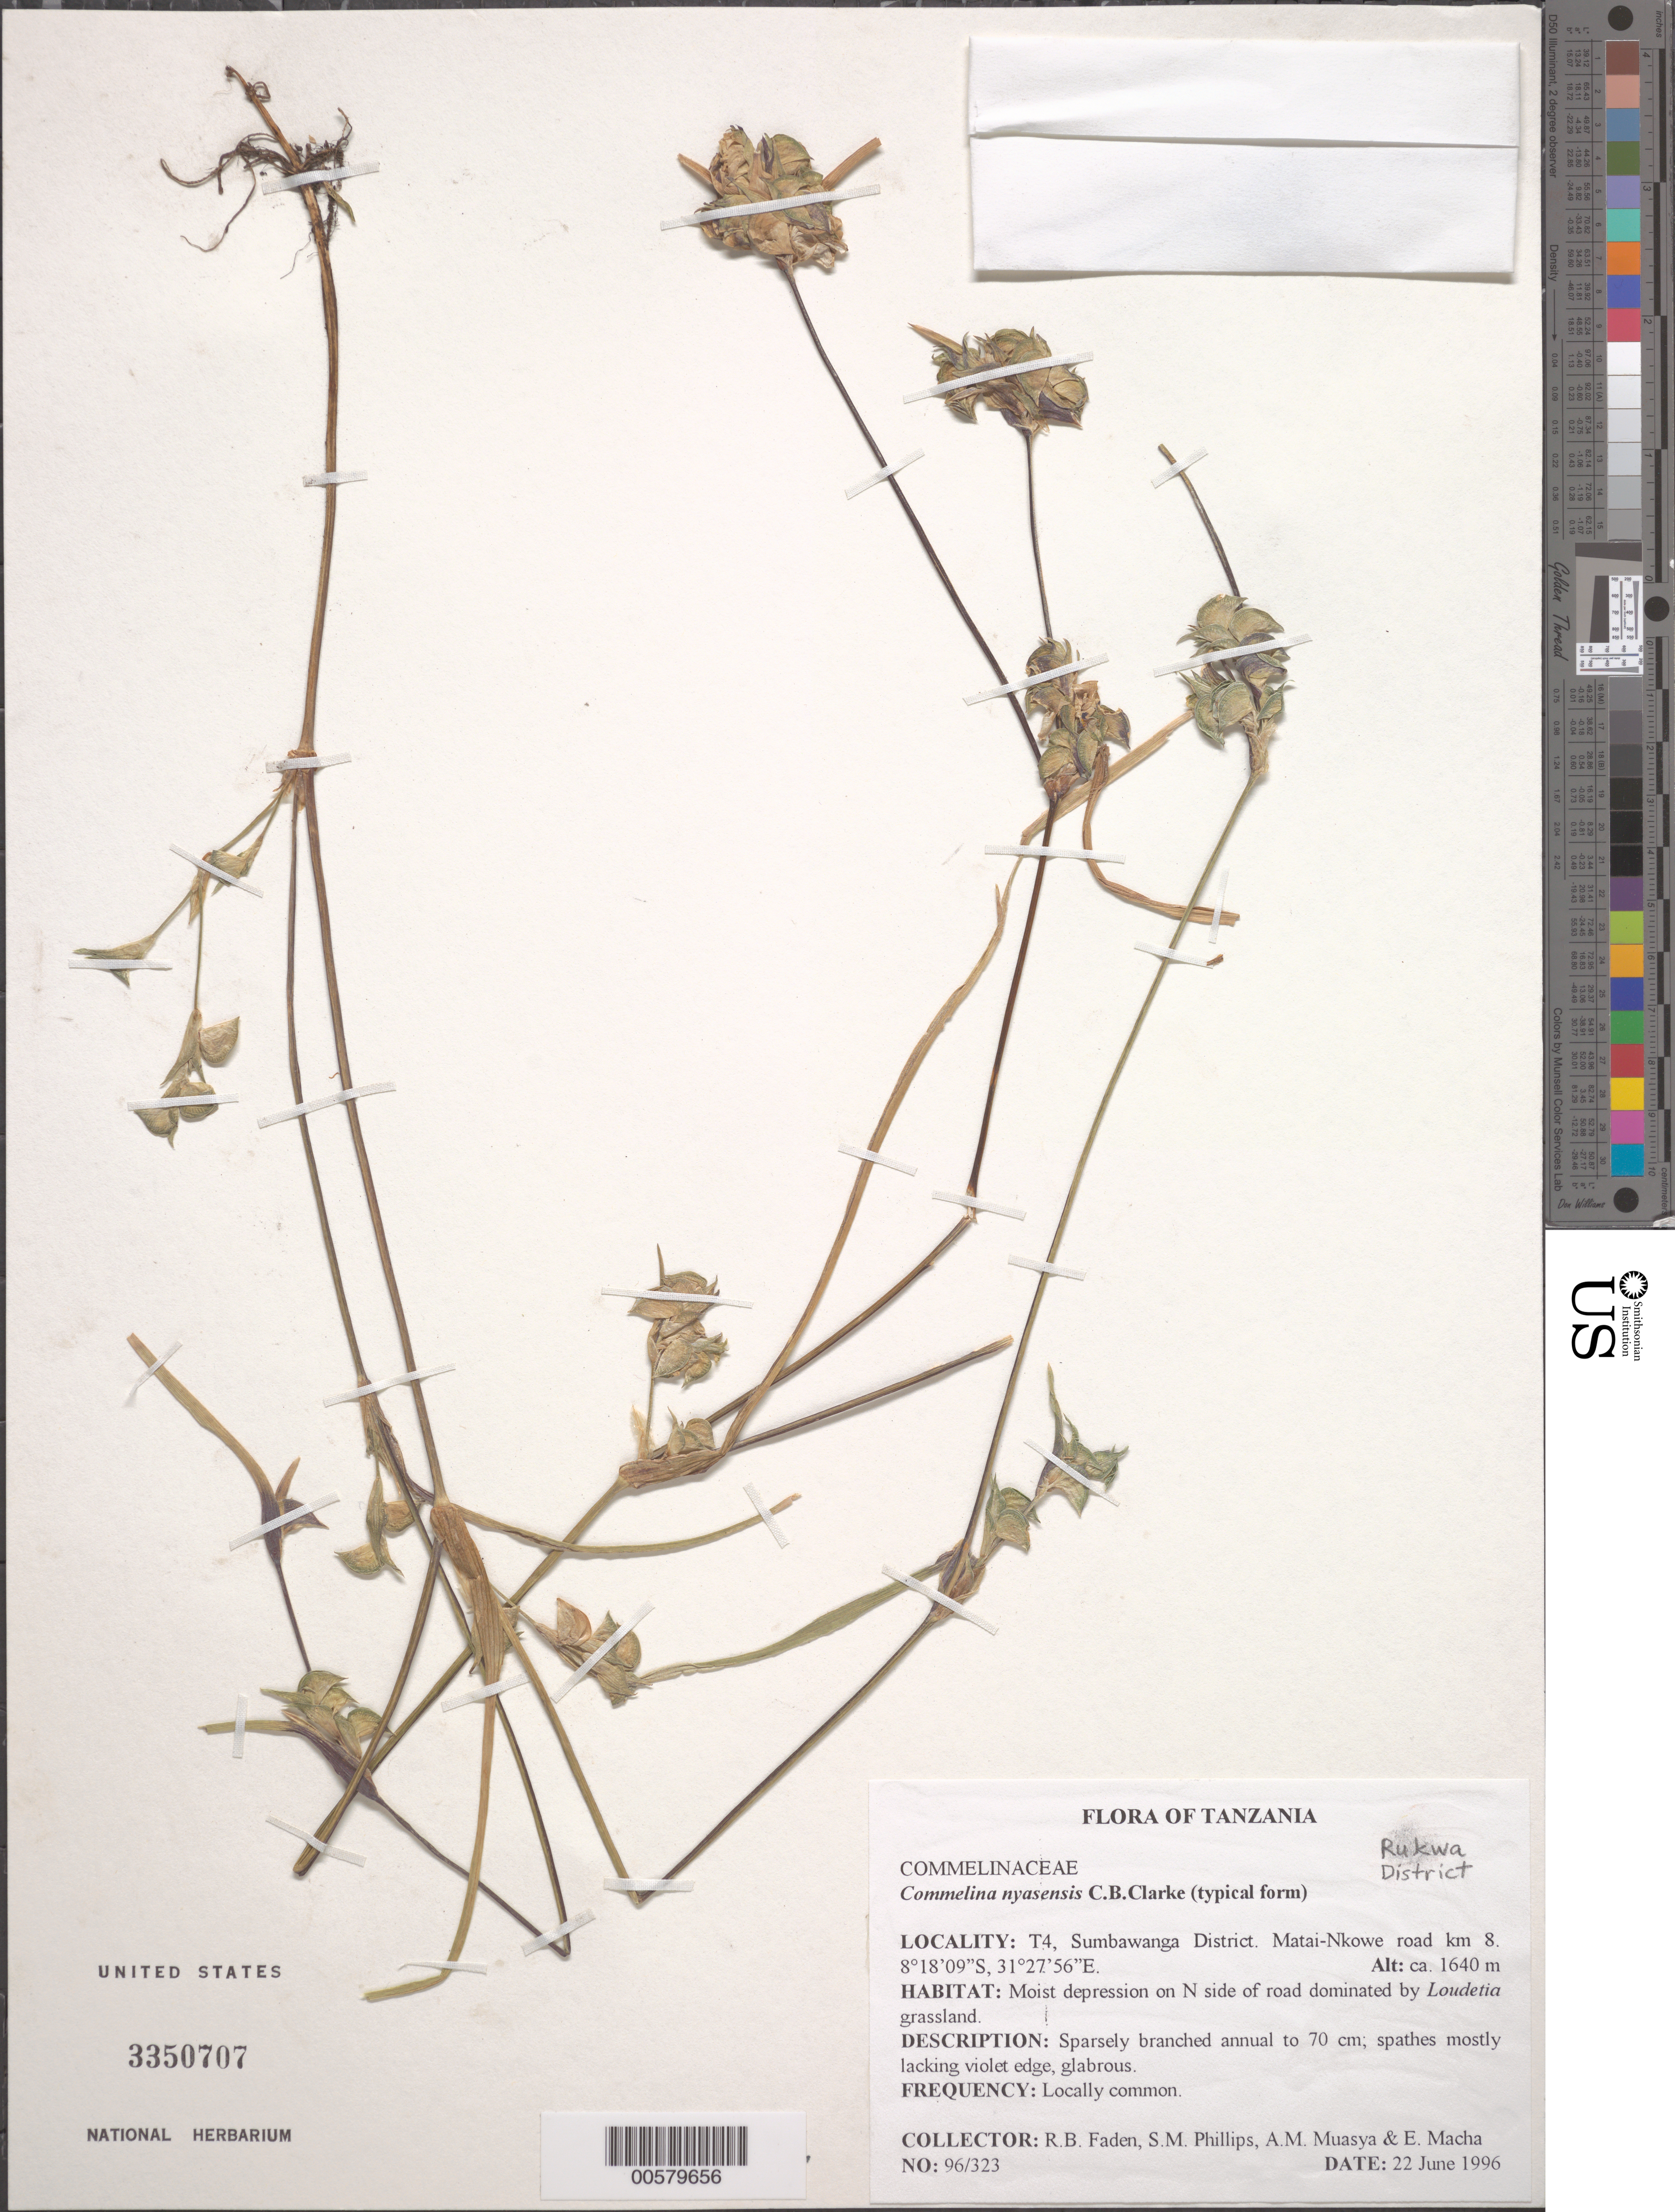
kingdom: Plantae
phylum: Tracheophyta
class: Liliopsida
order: Commelinales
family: Commelinaceae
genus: Commelina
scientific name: Commelina nyasensis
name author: C.B. Clarke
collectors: R. B. Faden, S. M. Phillips, A. Muasya & E. Macha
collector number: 96/323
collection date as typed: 22 Jun 1996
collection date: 1996-06-22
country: Tanzania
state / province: Rukwa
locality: Sumbawanga dist., matai-nkowe road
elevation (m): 1640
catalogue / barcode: US 3350707